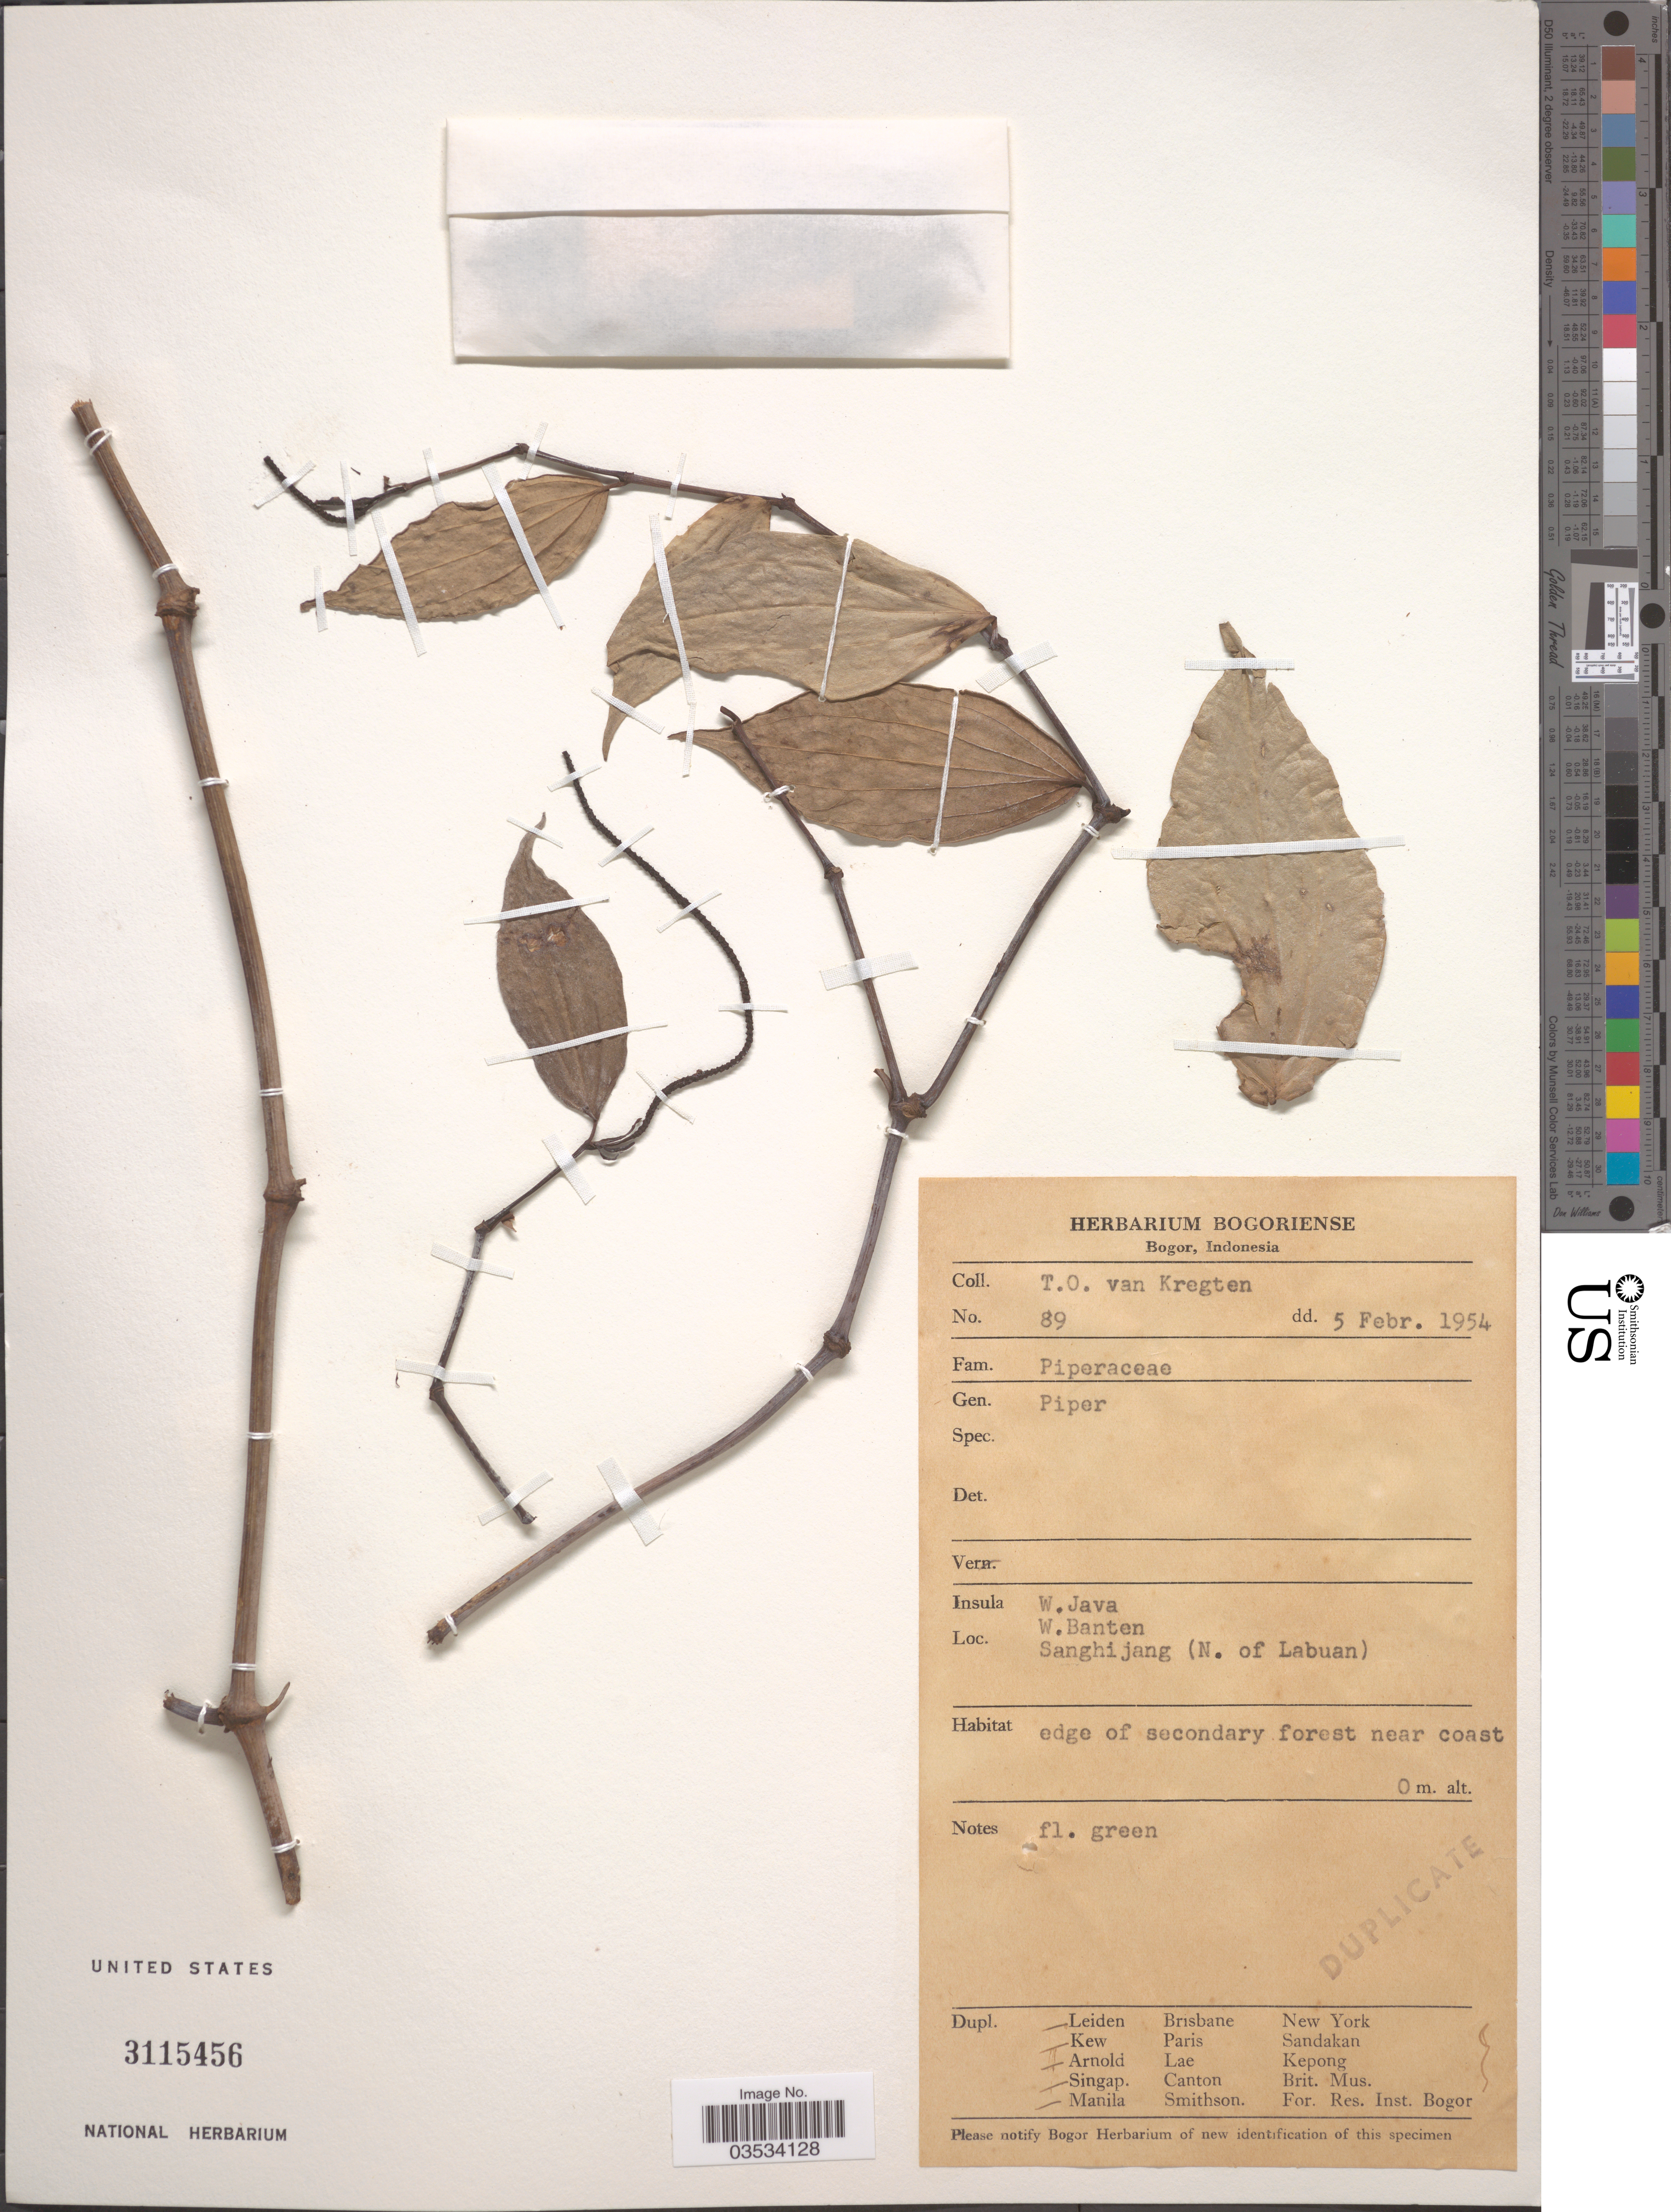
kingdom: Plantae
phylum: Tracheophyta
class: Magnoliopsida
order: Piperales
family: Piperaceae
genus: Piper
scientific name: Piper sp.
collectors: T. van Kregten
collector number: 89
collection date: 1954-02-05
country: Indonesia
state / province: Java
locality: Insula W. Java, W. Banten. Sanghijang (N. of Labuan).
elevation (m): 0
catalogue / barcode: US 3115456